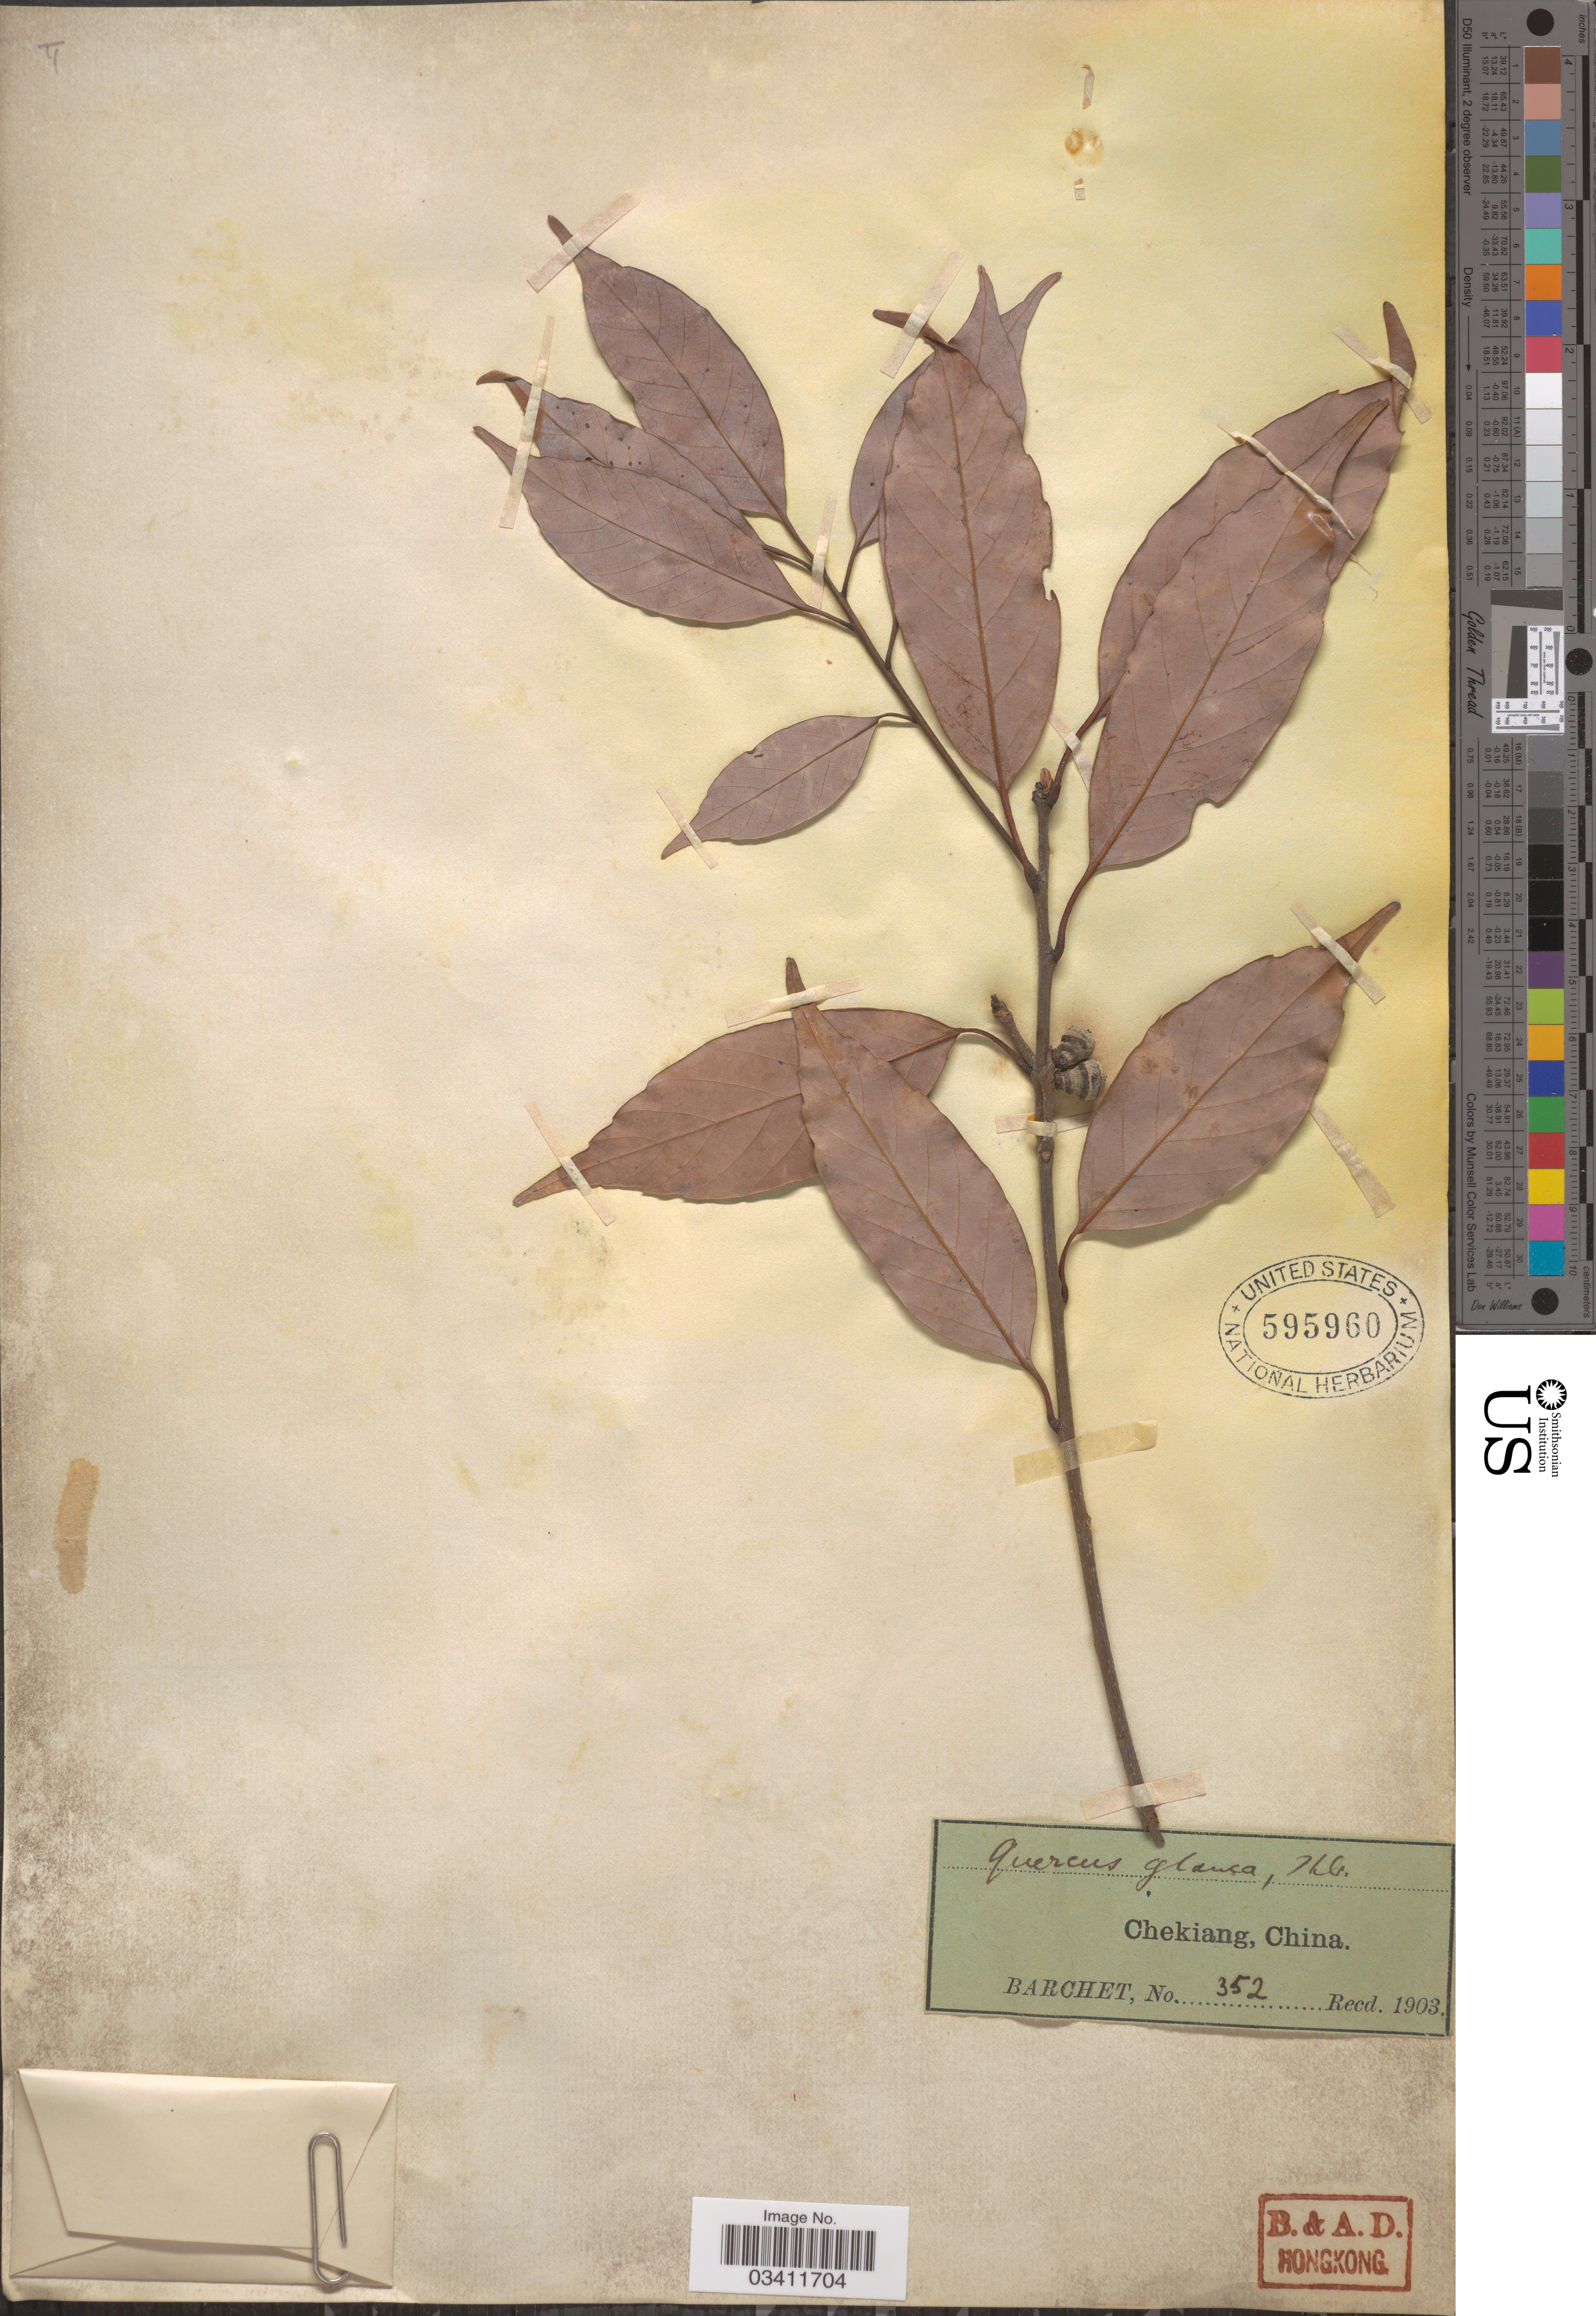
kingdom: Plantae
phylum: Tracheophyta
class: Magnoliopsida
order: Fagales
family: Fagaceae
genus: Quercus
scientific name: Quercus glauca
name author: Thunb.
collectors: Barchet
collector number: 352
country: China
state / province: Zhejiang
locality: Chekiang.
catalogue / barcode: US 595960